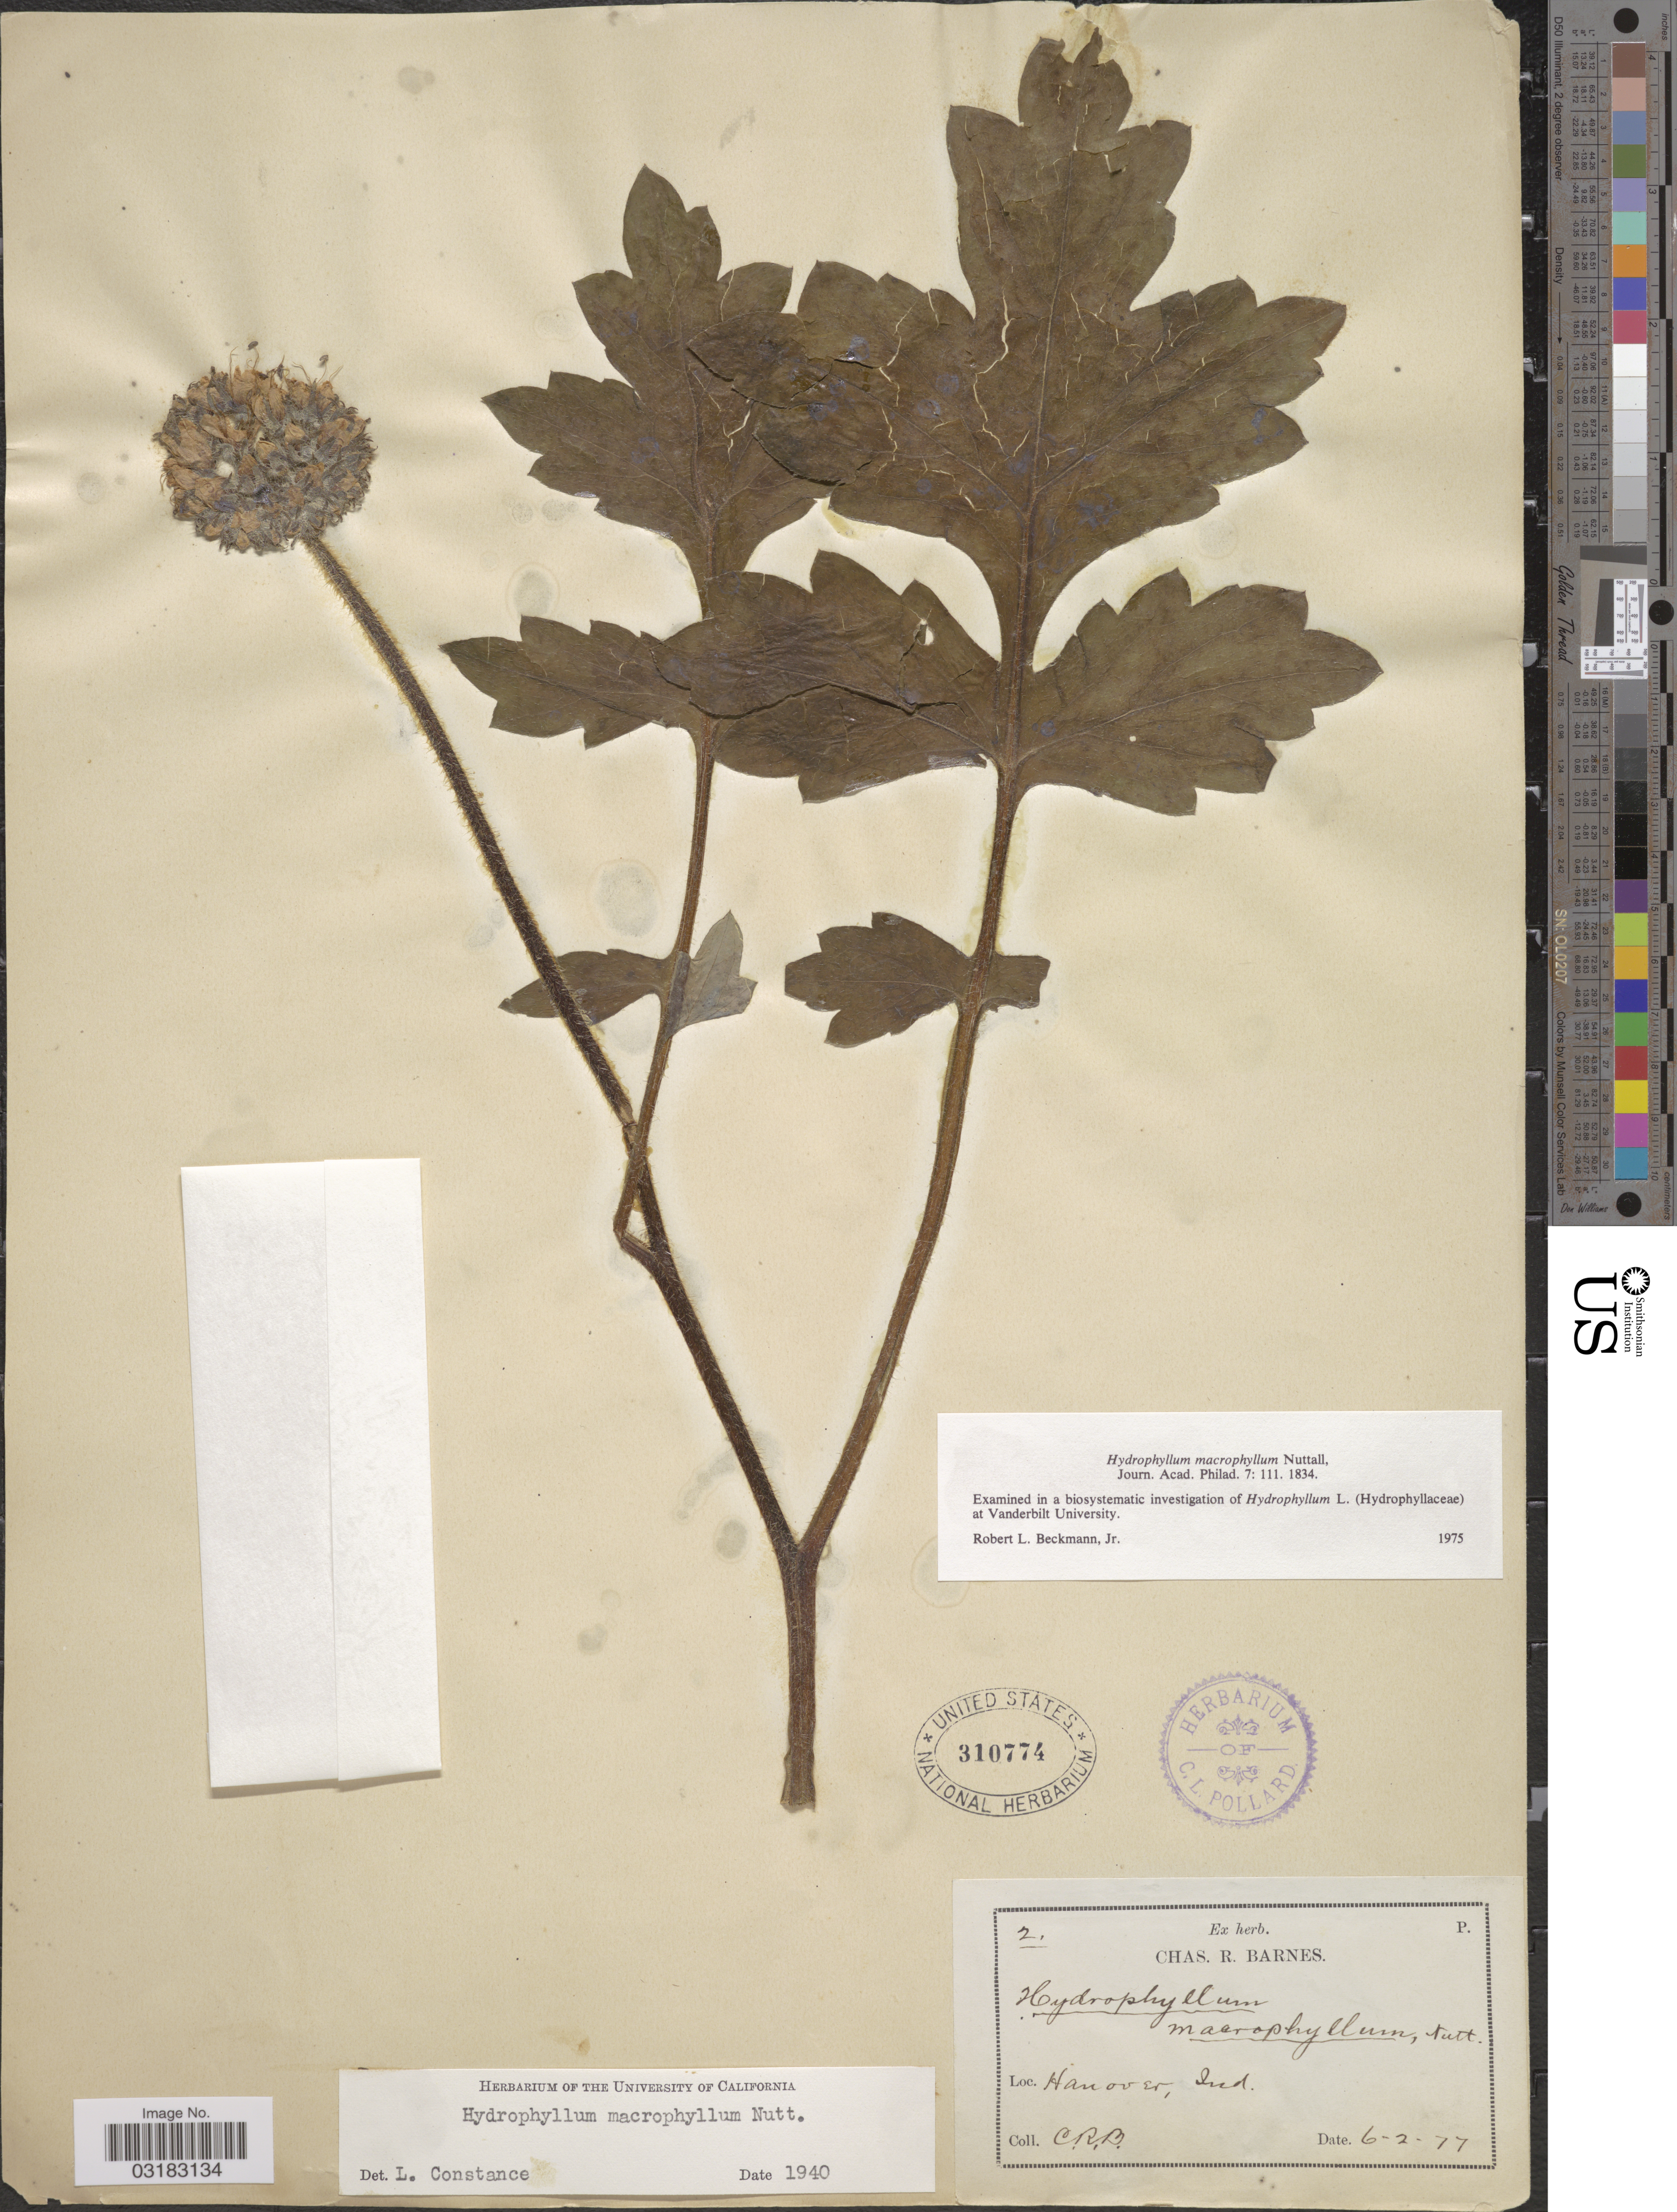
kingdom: Plantae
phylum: Tracheophyta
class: Magnoliopsida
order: Boraginales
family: Hydrophyllaceae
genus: Hydrophyllum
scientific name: Hydrophyllum macrophyllum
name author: Nutt.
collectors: C. R. Barnes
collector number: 2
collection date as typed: Transcribed d/m/y: 2/6/77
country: United States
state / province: Indiana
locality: Hanover.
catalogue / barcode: US 310774